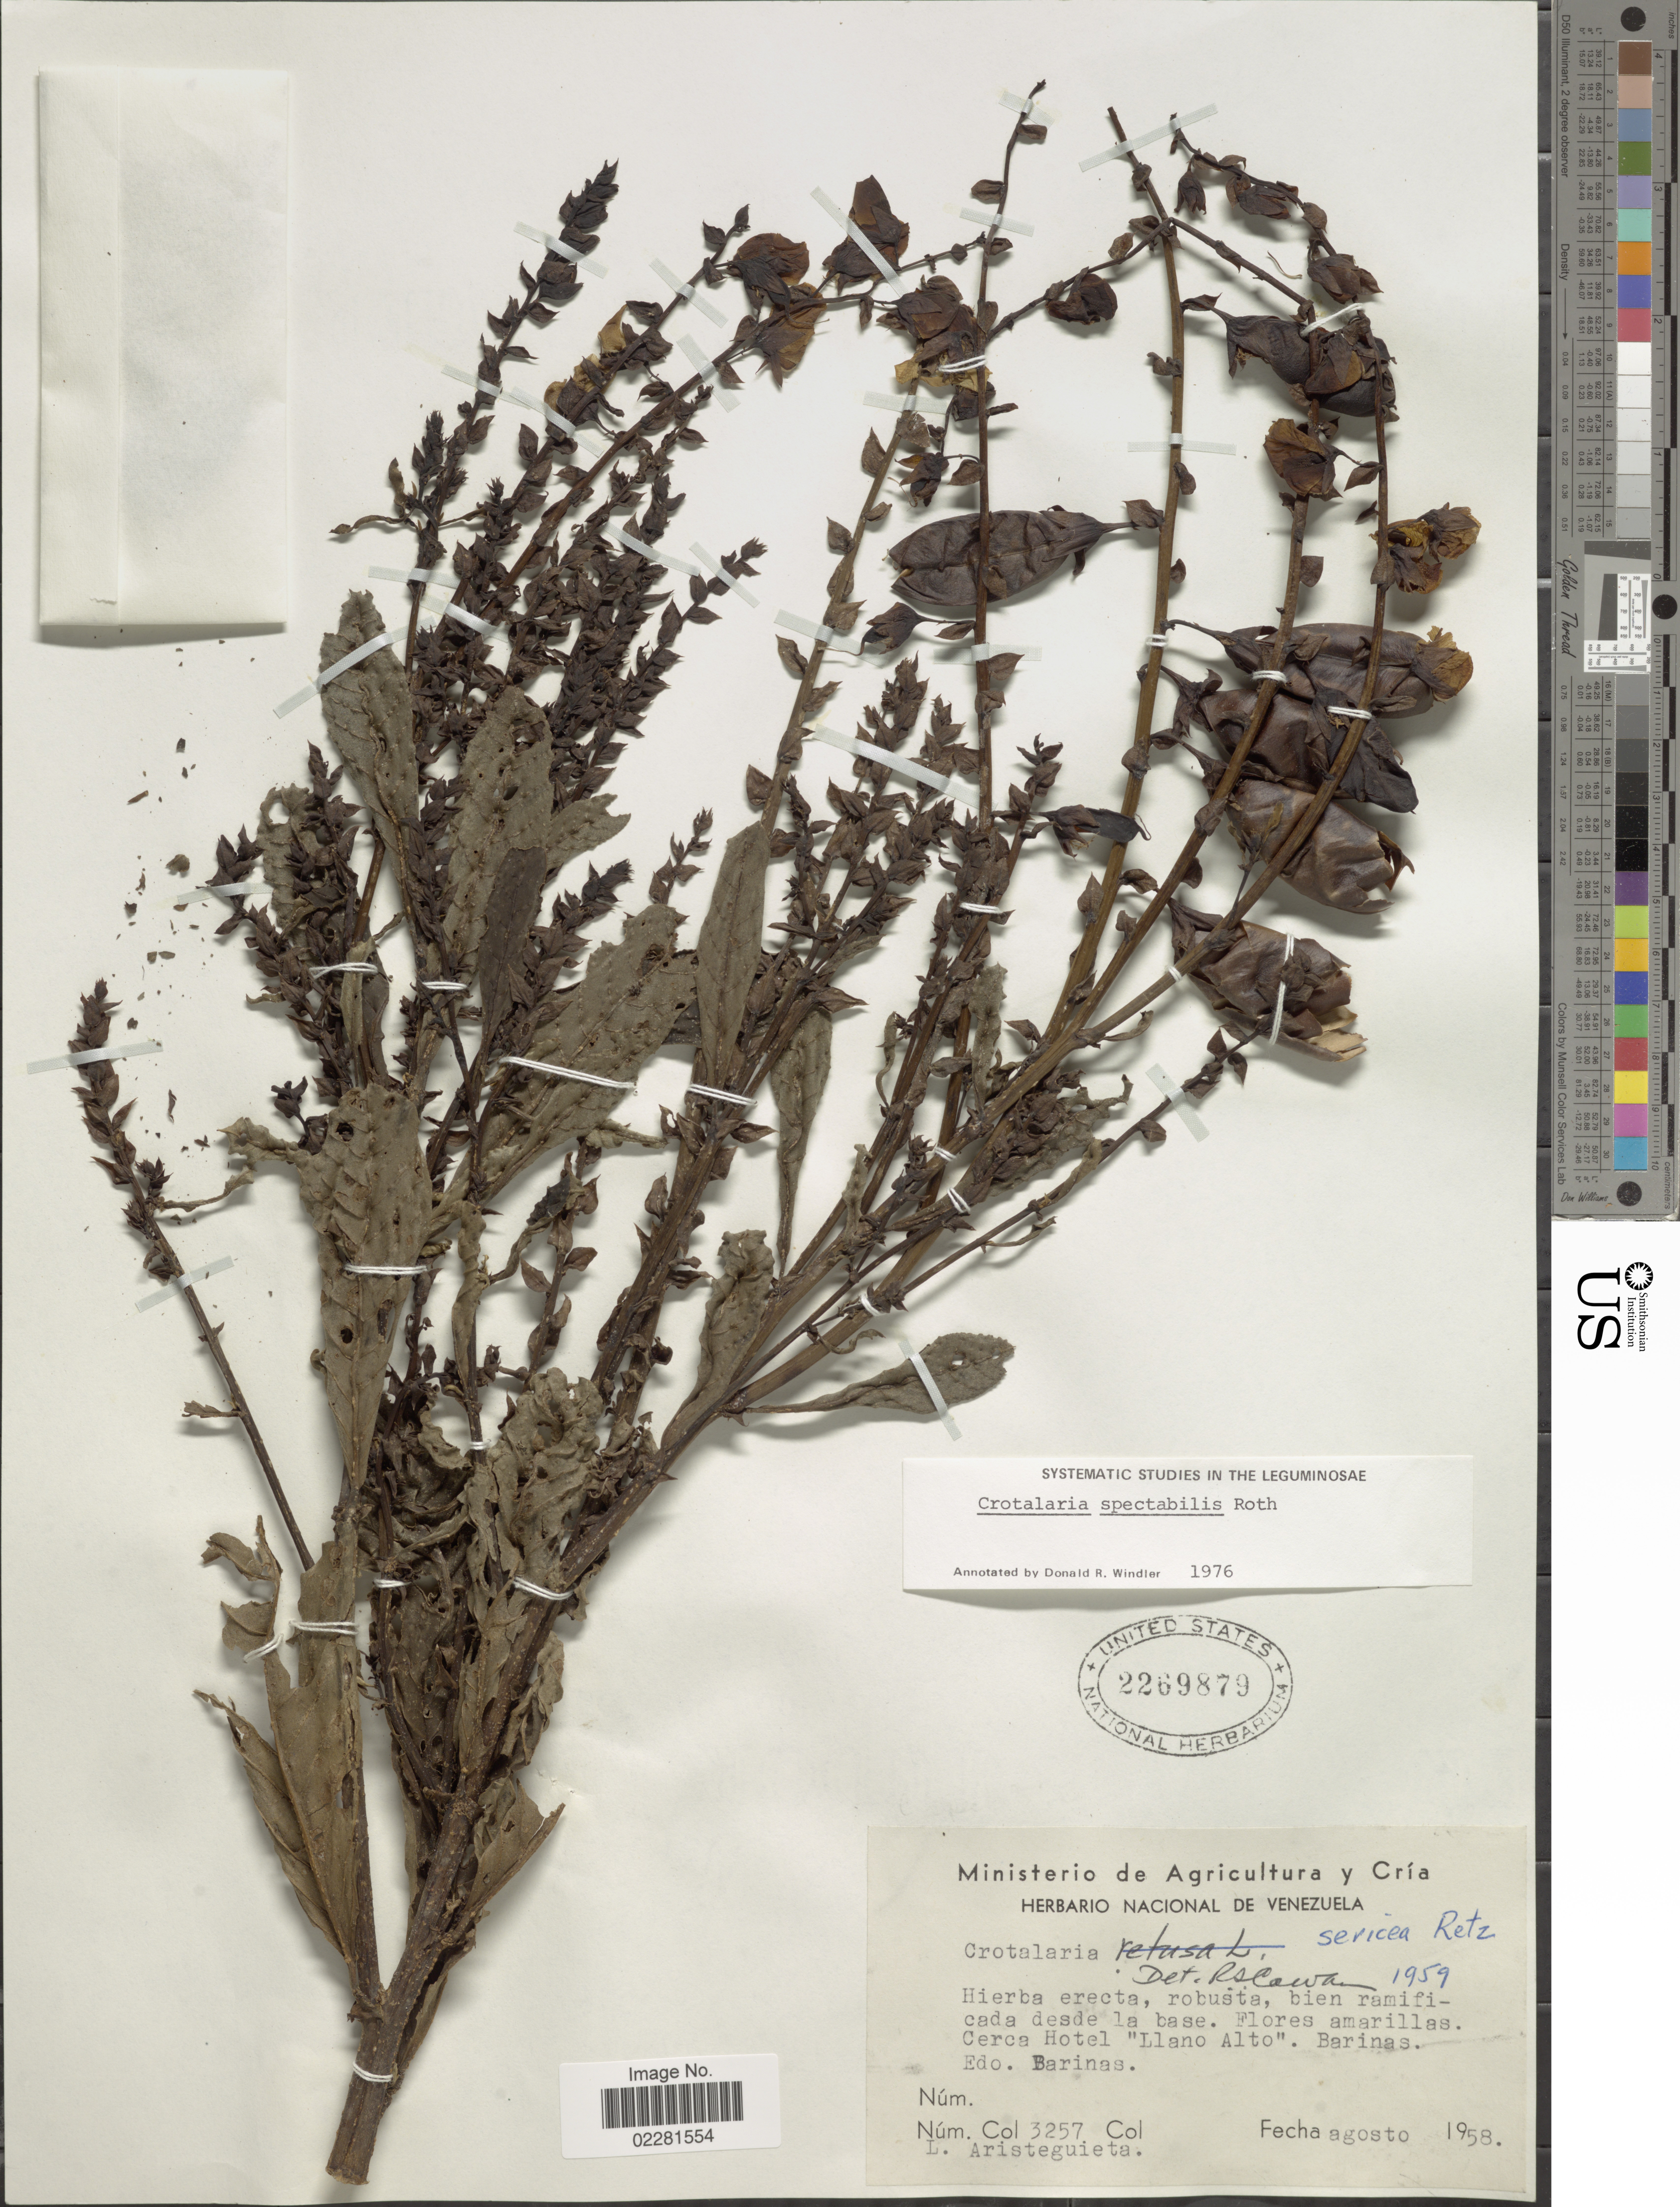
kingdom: Plantae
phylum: Tracheophyta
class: Magnoliopsida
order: Fabales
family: Fabaceae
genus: Crotalaria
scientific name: Crotalaria spectabilis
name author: Roth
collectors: L. Aristeguieta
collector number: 3257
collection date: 1958-08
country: Venezuela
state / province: Barinas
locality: Cerca Hotel Llano Alto, Barinas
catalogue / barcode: US 2269879